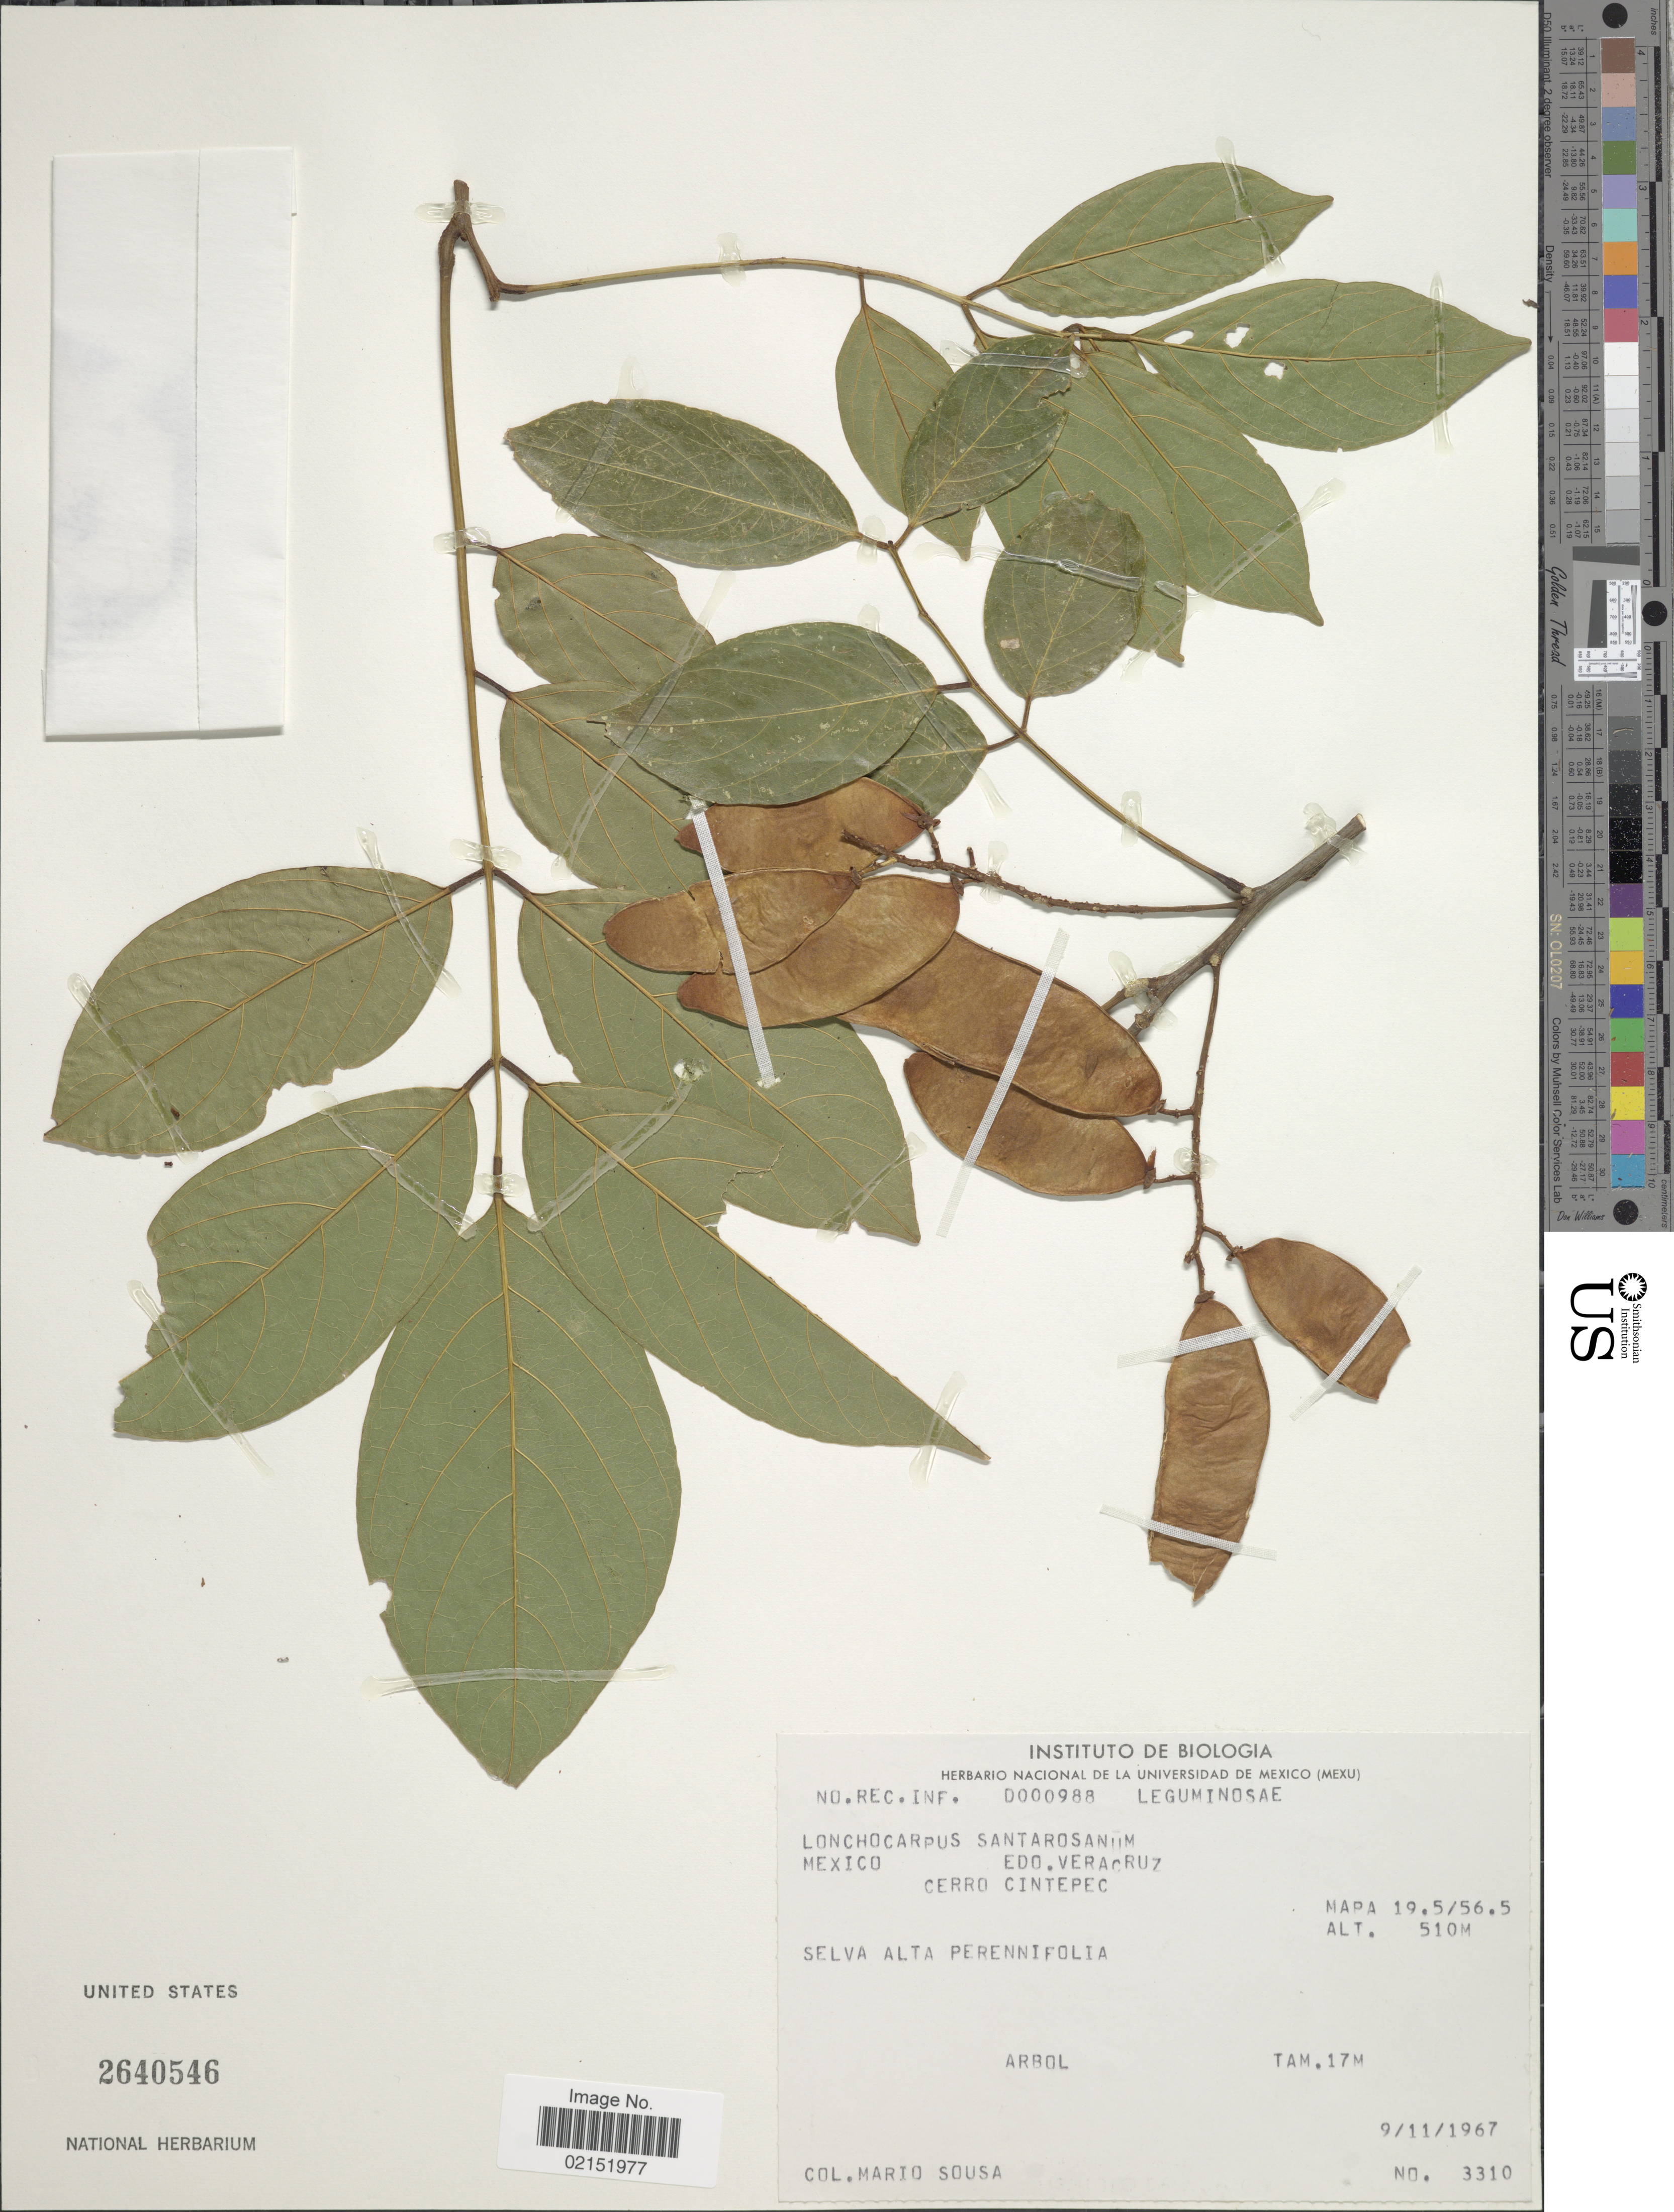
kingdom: Plantae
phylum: Tracheophyta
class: Magnoliopsida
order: Fabales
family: Fabaceae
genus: Lonchocarpus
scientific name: Lonchocarpus santarosanus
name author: Donn. Sm.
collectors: M. Sousa S.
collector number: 3310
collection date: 1967-11-09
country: Mexico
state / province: Veracruz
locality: Cerro Cintepec, Mapa 19.5/56.5, Selva Alta Perennifolia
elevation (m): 510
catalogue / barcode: US 2640546